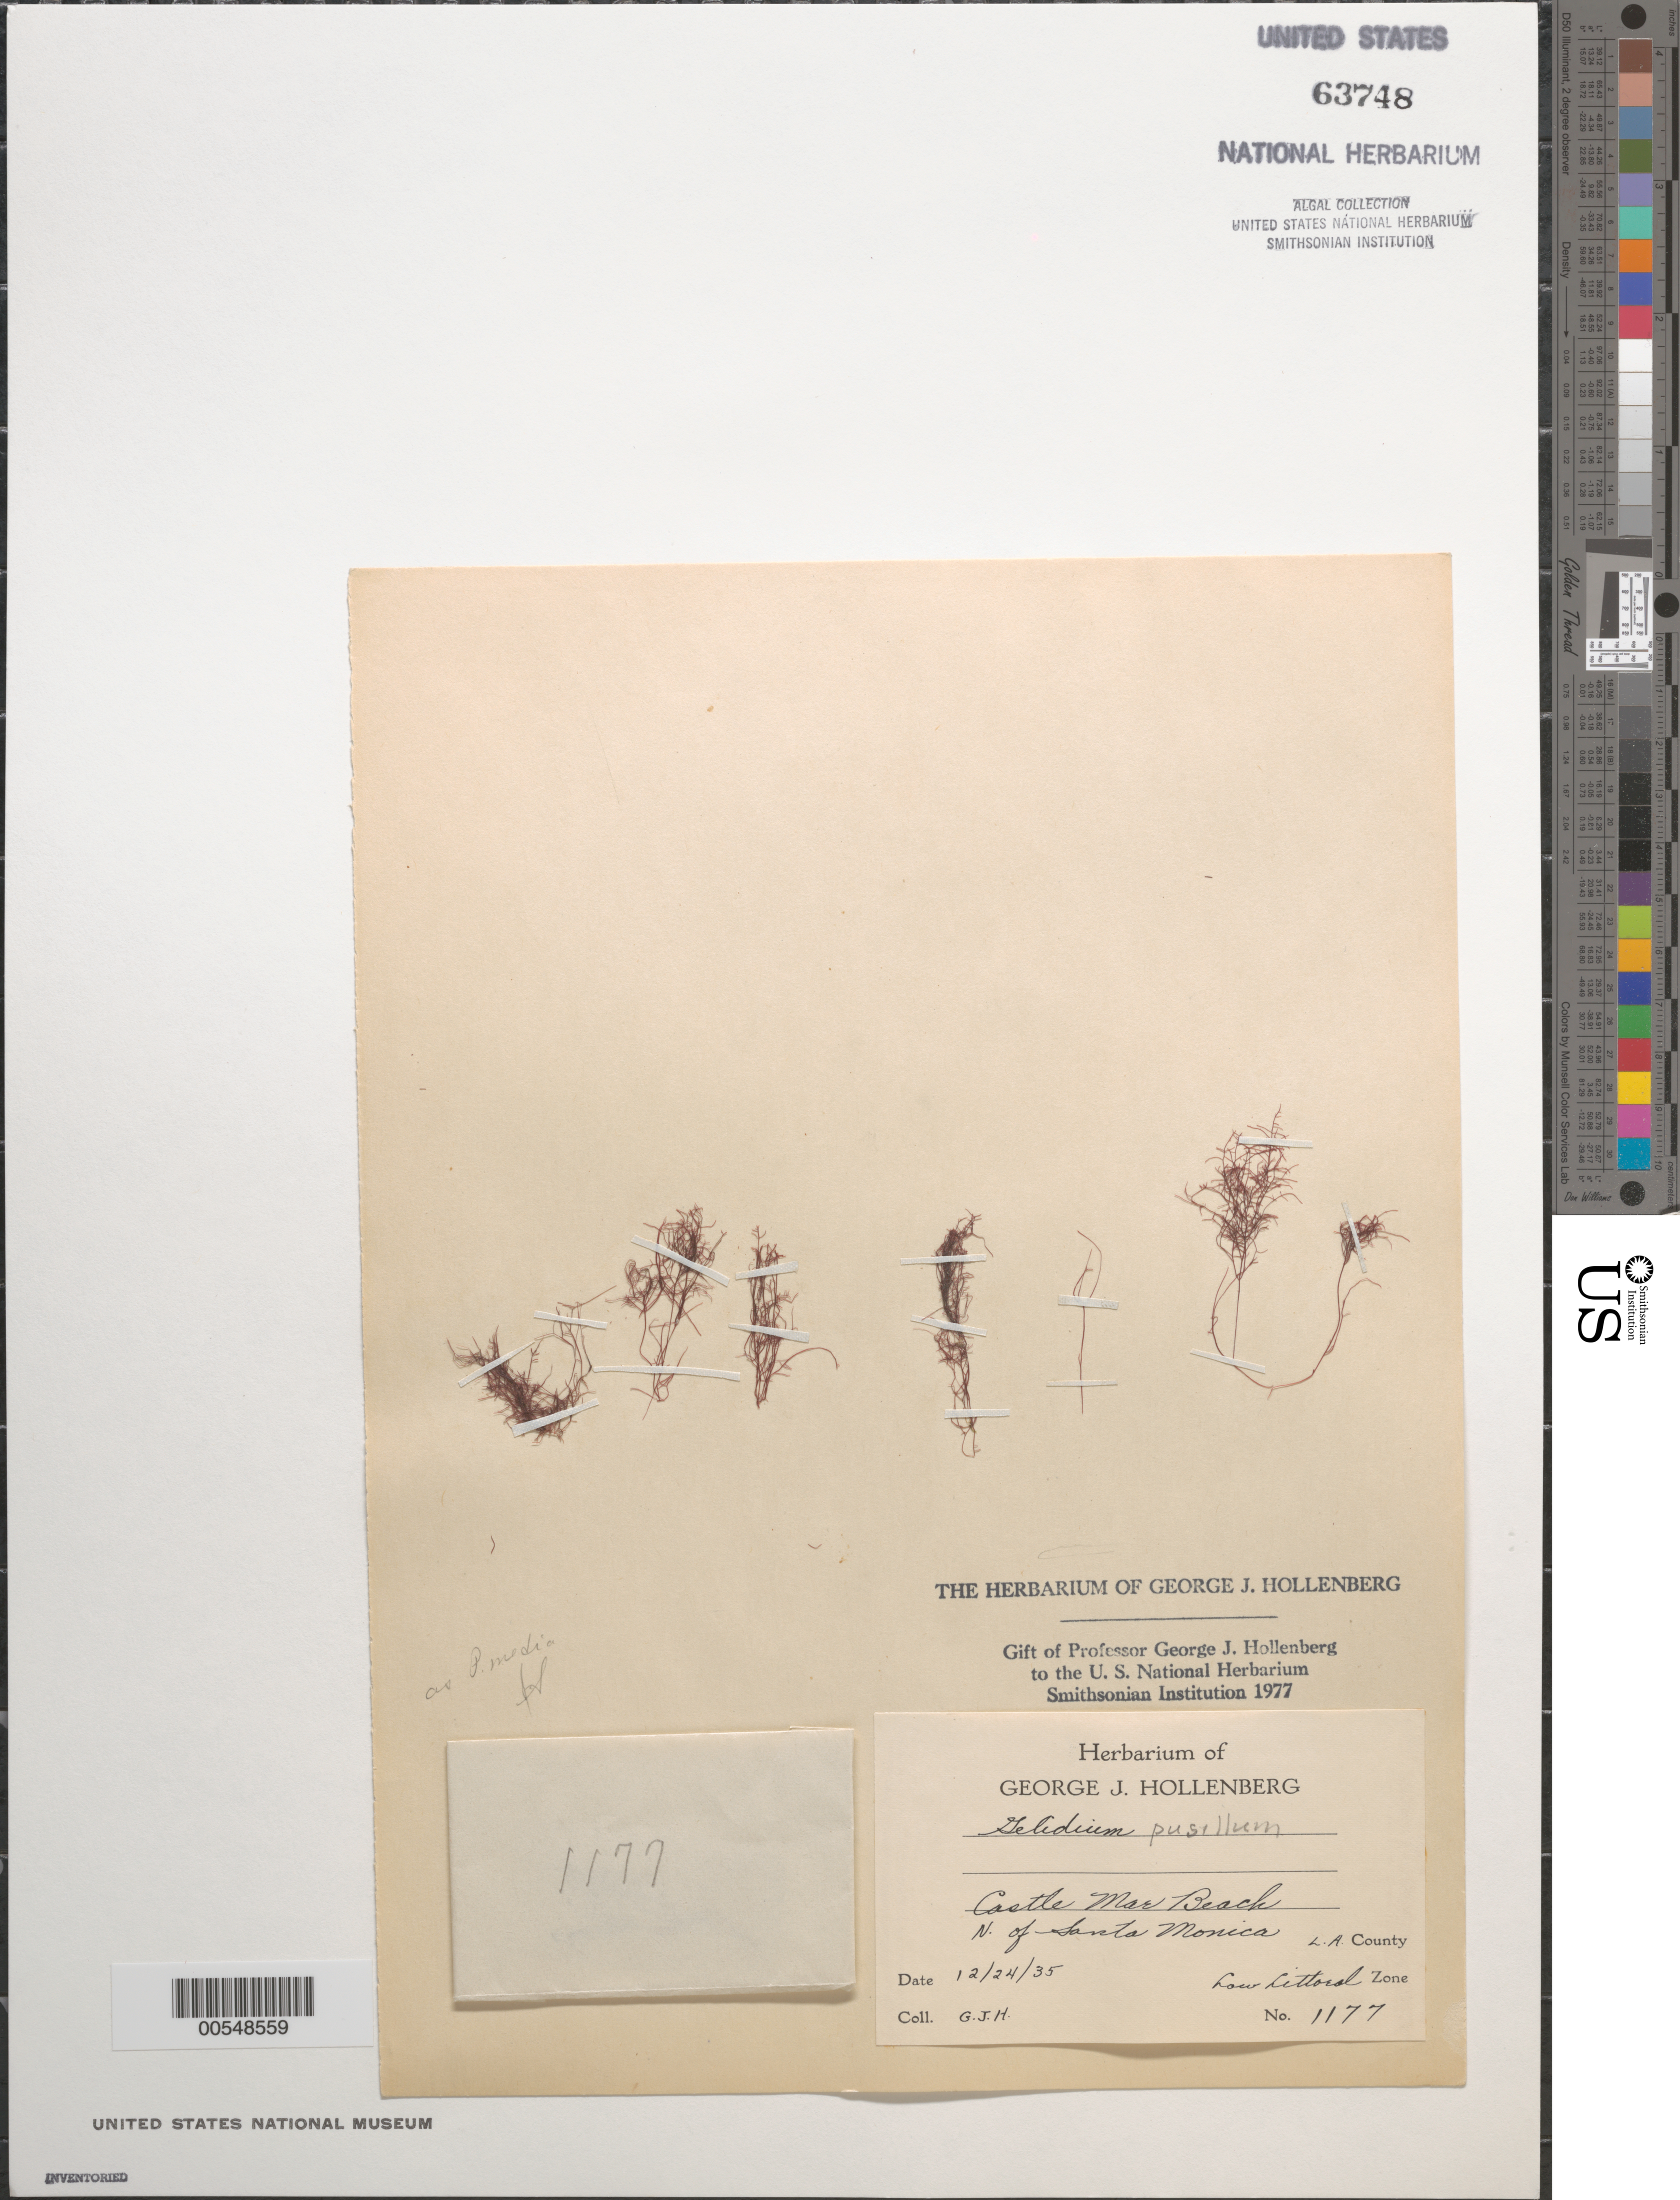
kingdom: Plantae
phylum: Rhodophyta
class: Florideophyceae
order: Gelidiales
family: Gelidiaceae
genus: Gelidium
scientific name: Gelidium pusillum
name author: (Stackh.) Le Jol.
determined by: Hollenberg, George J.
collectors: G. Hollenberg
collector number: GJH 1177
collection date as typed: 24 Dec 1935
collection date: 1935-12-24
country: United States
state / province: California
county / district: Los Angeles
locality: Castle Mar Beach, north of Santa Monica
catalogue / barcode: US 63748